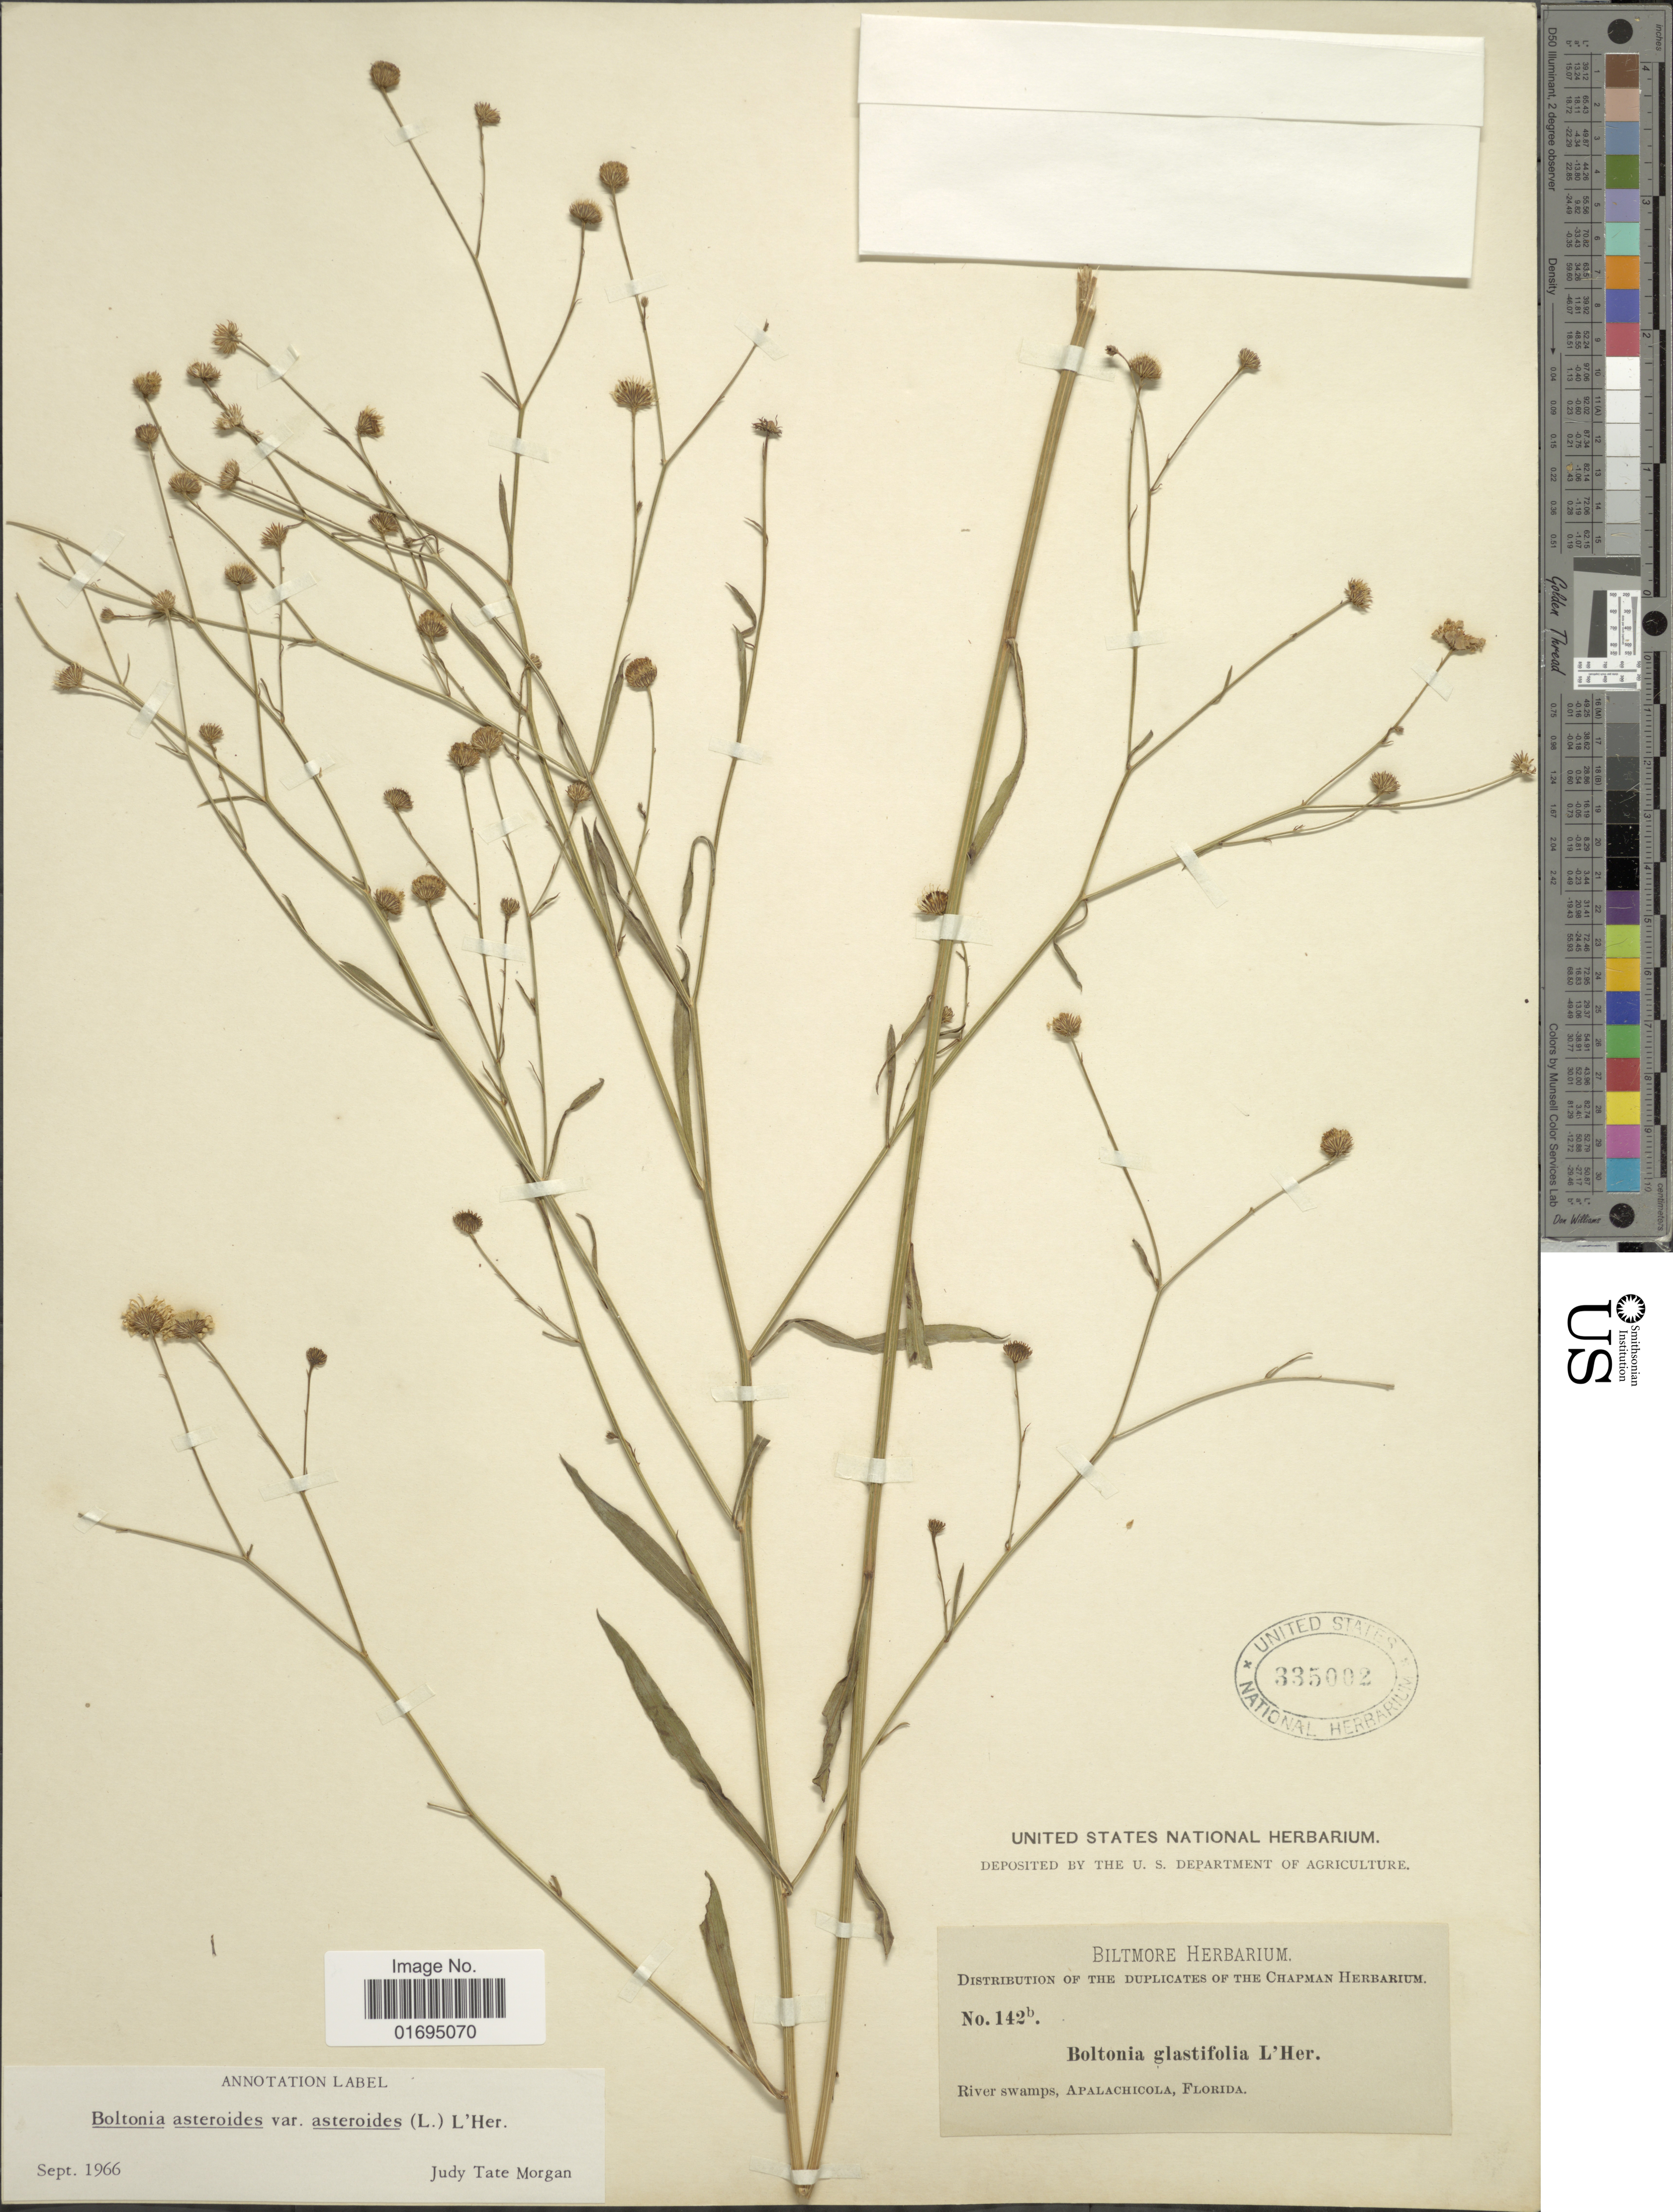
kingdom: Plantae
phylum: Tracheophyta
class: Magnoliopsida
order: Asterales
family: Asteraceae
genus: Boltonia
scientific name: Boltonia asteroides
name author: (L.) L'Hér.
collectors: ex herb. Biltmore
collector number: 142b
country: United States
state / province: Florida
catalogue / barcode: US 335002